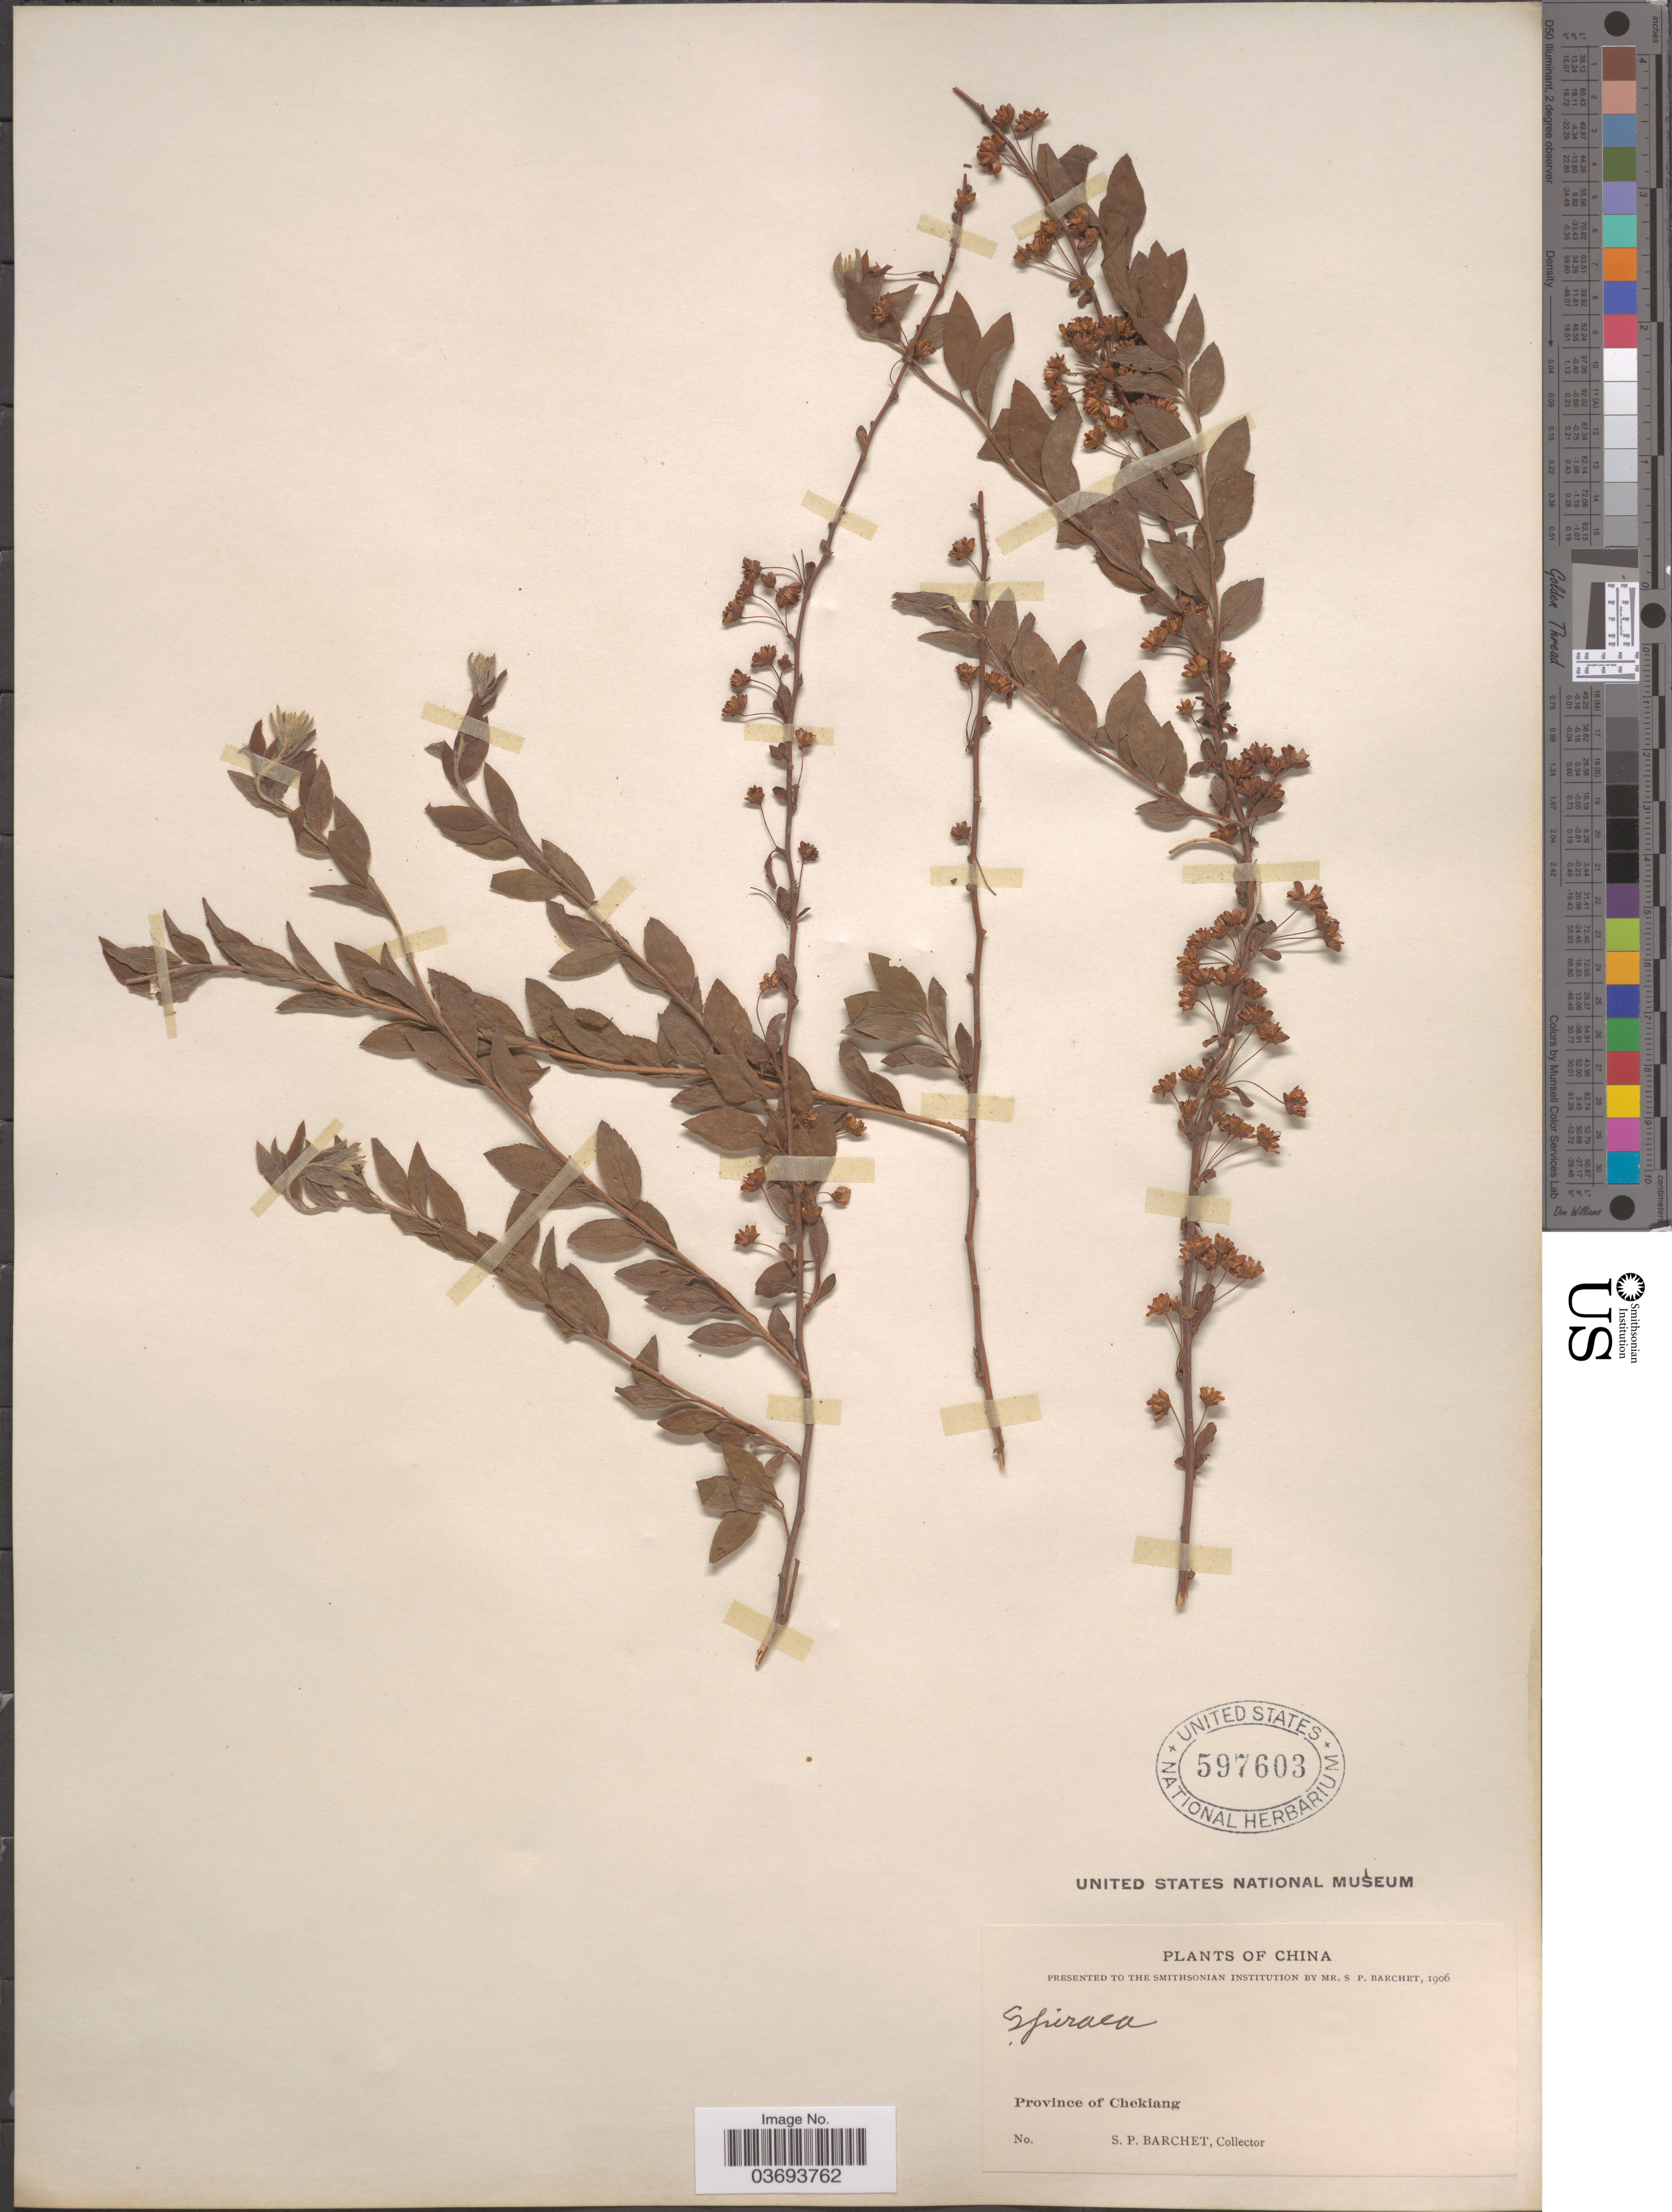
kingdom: Plantae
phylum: Tracheophyta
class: Magnoliopsida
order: Rosales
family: Rosaceae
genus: Spiraea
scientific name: Spiraea sp.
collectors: S. P. Barchet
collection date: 1906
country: China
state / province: Zhejiang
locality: Province of Chekiang.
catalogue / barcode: US 597603